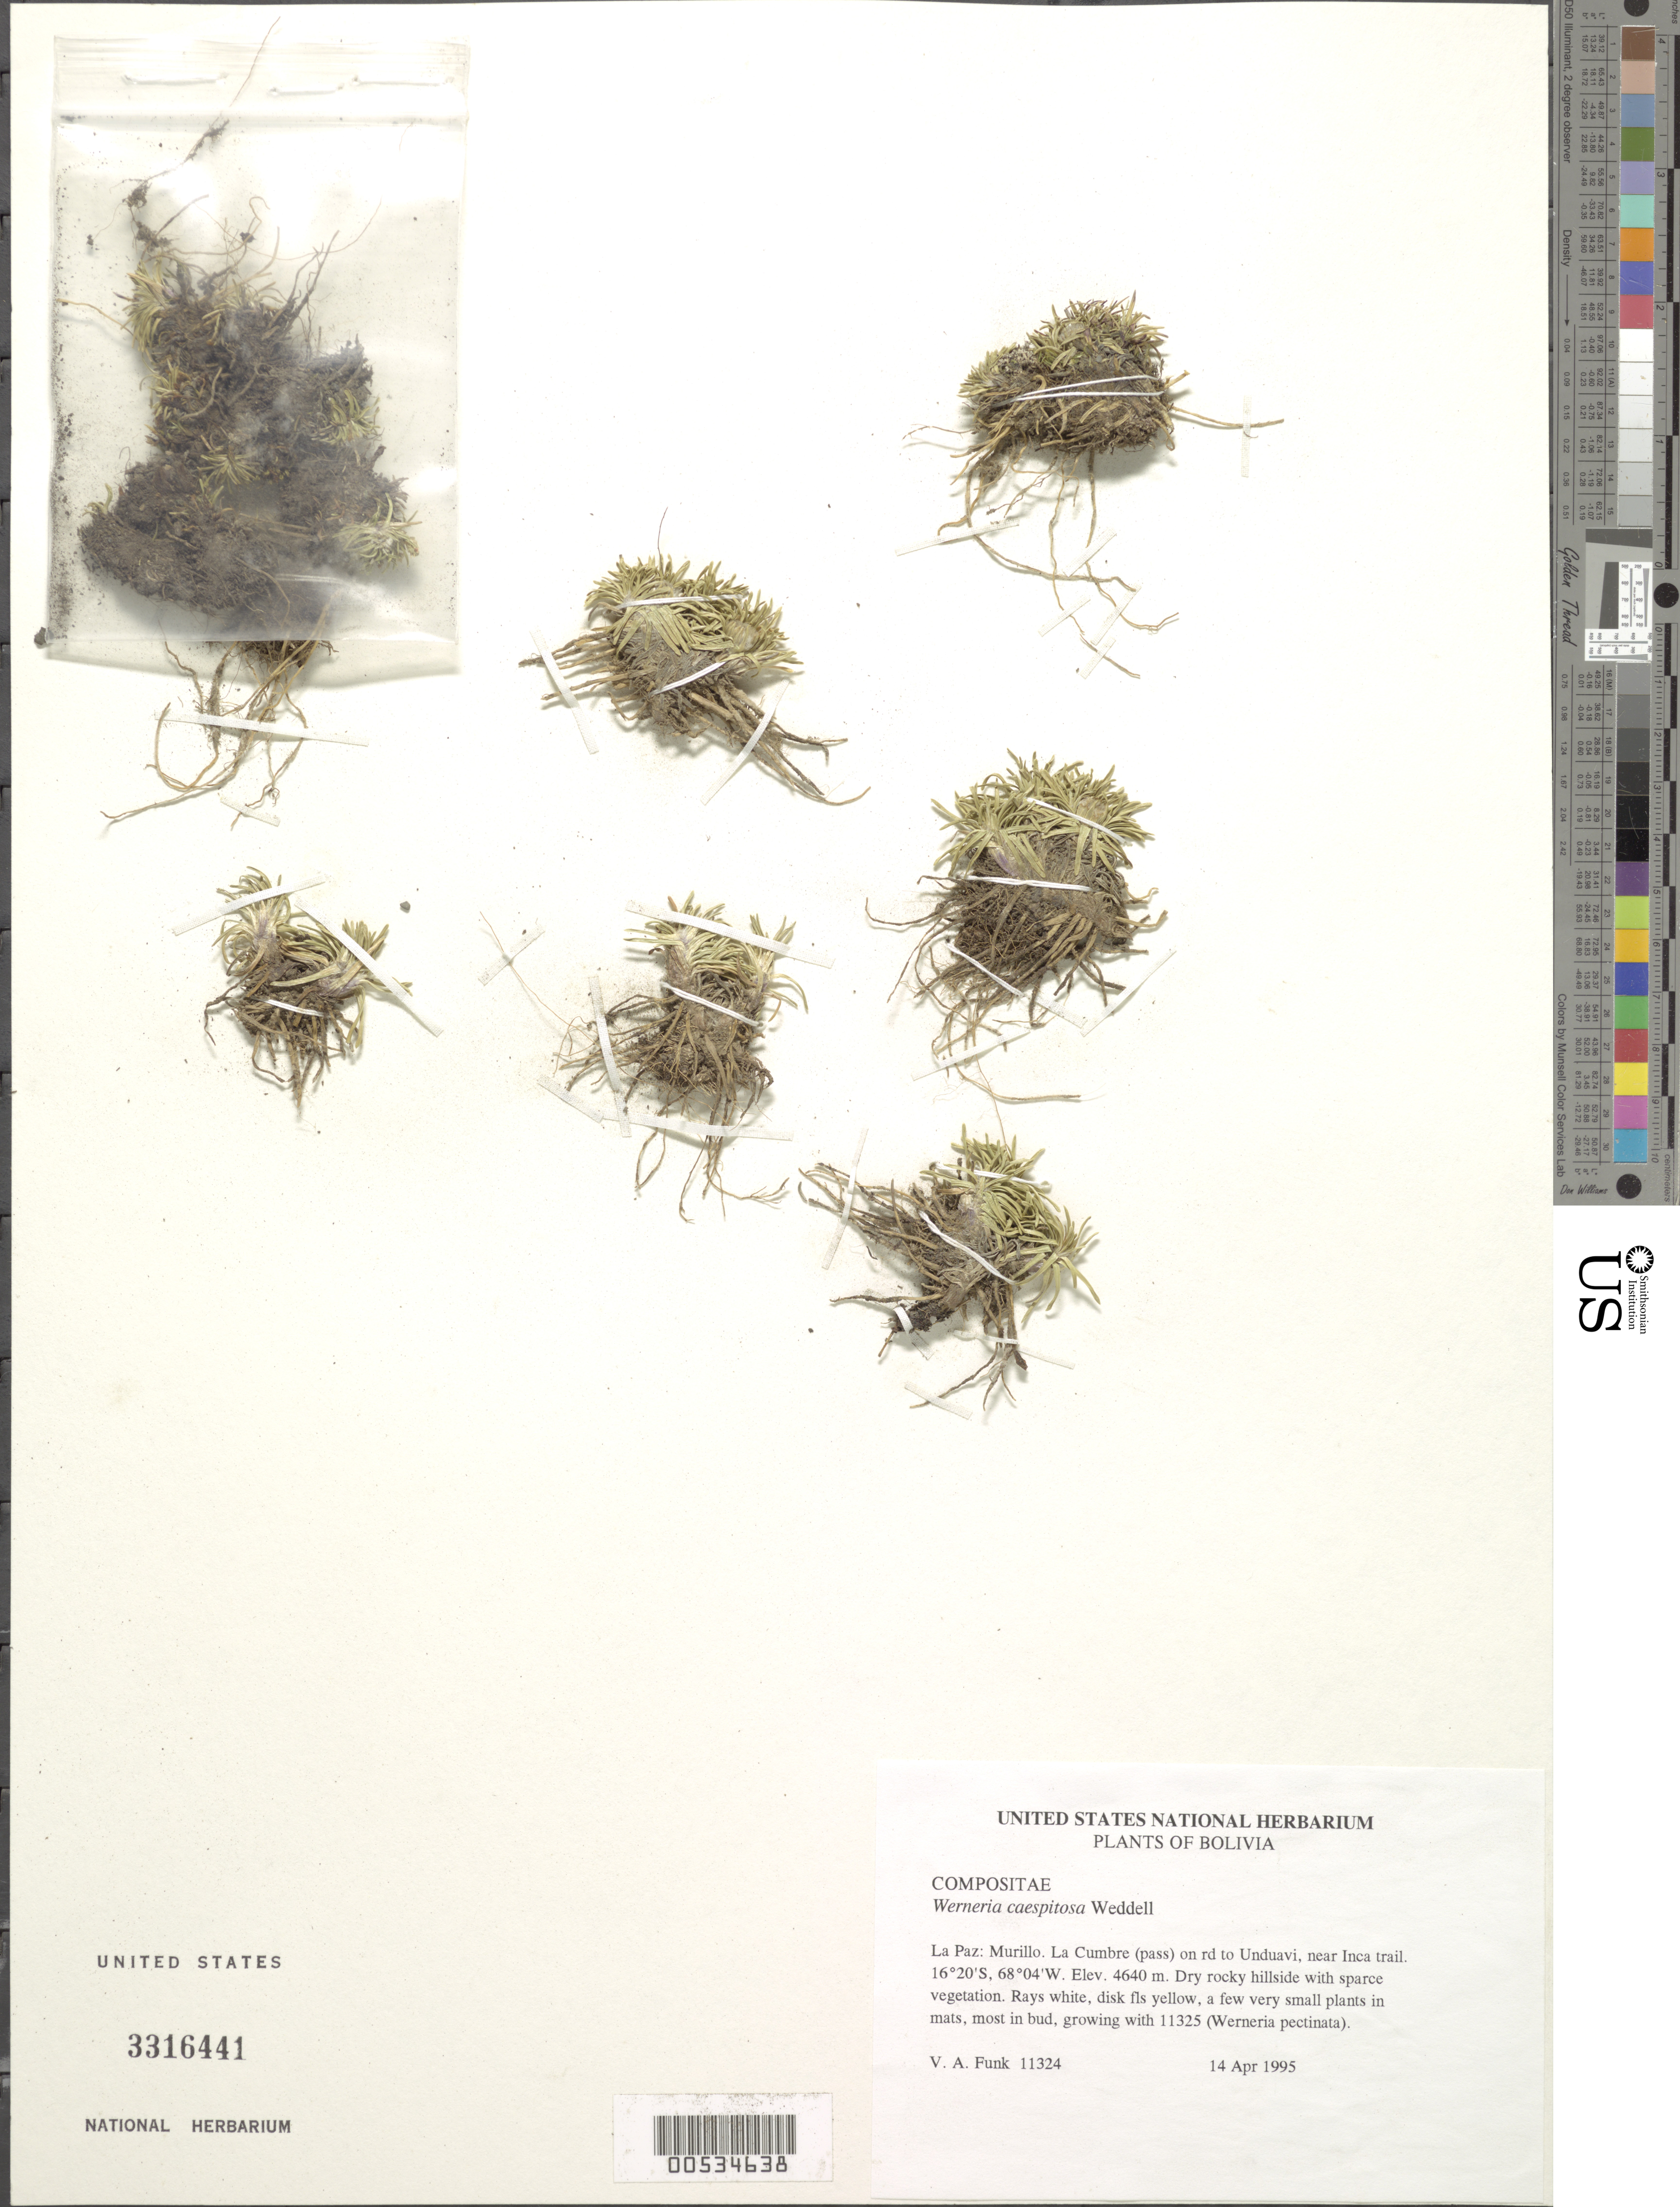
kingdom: Plantae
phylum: Tracheophyta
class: Magnoliopsida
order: Asterales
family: Asteraceae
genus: Werneria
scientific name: Werneria caespitosa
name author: Wedd.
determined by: Calvo, Joel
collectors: V. Funk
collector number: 11324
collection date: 1995-04-14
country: Bolivia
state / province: La Paz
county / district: Murillo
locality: La Cumbre (pass) on rd to Unduavi, near Inca trail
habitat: Dry rocky hillside with sparse vegetation, ETC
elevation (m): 4640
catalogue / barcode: US 3316441